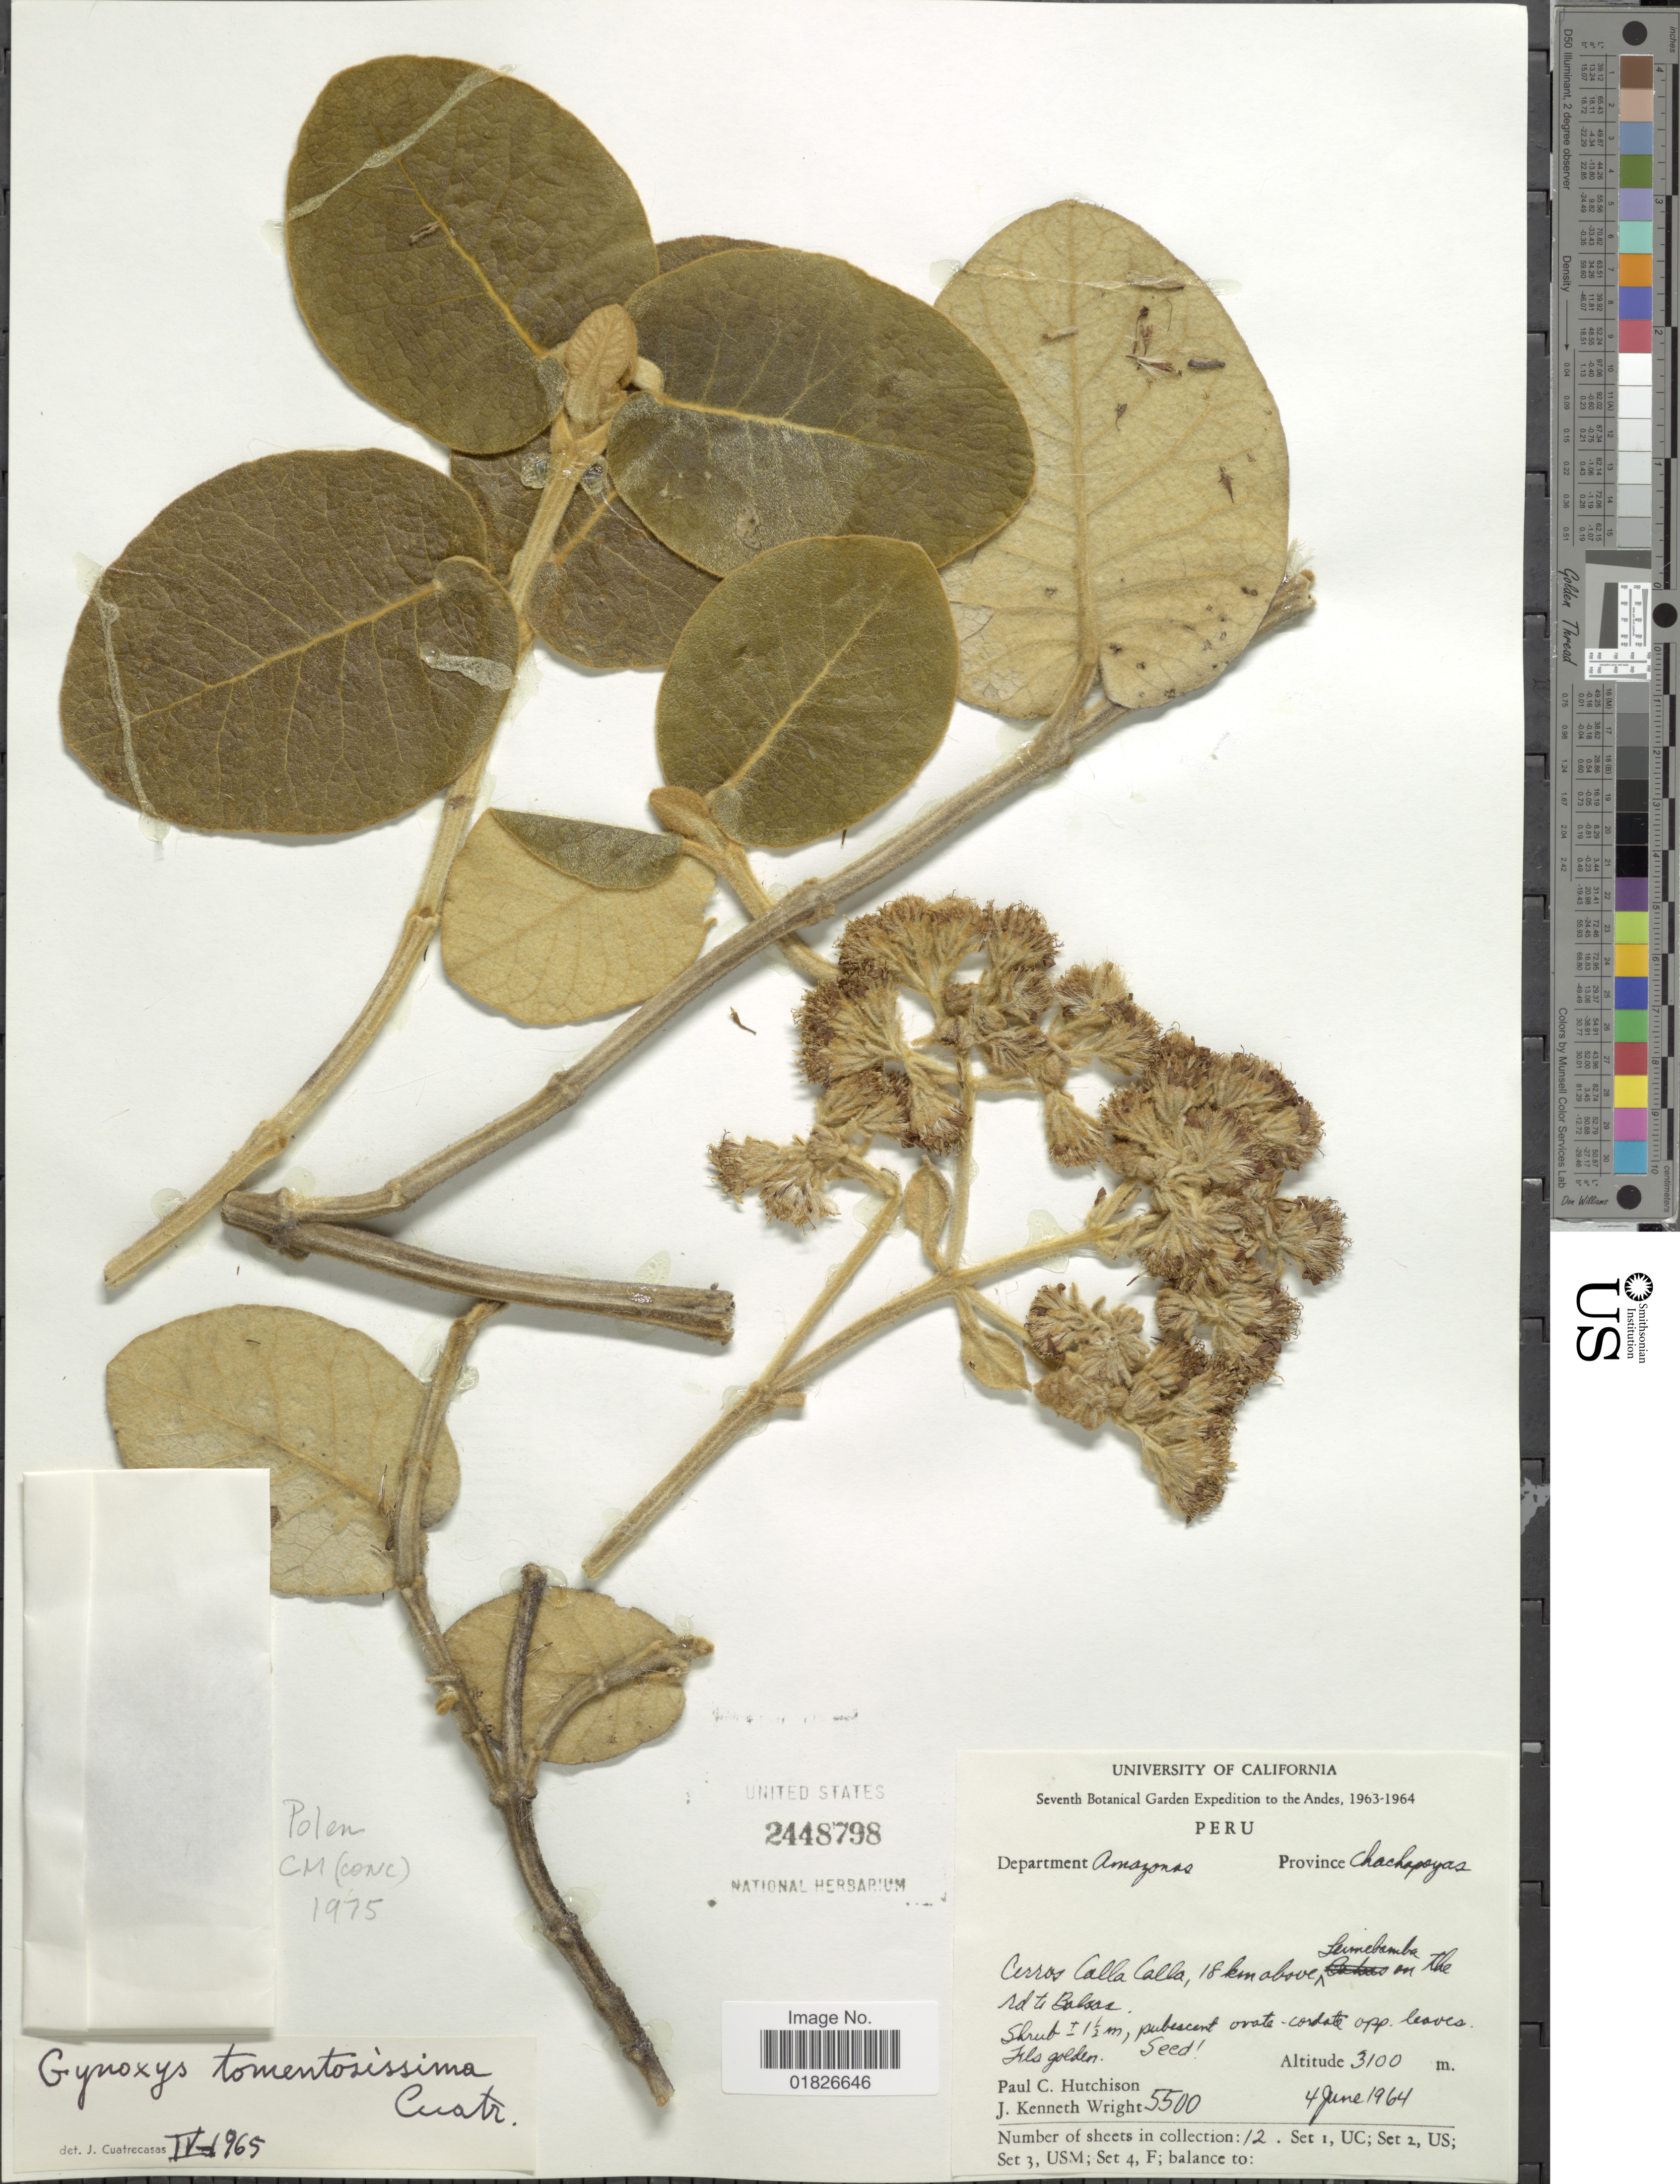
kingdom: Plantae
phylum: Tracheophyta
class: Magnoliopsida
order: Asterales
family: Asteraceae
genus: Gynoxys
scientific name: Gynoxys tomentosissima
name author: Cuatrec.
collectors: P. C. Hutchison & J. K. Wright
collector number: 5500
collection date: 1964-06-04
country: Peru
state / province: Amazonas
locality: Andes, Province Chachapoyas, Cerros Calla Calla, 18 km above Leimebamba on the rd to Balsas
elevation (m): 3100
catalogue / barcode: US 2448798